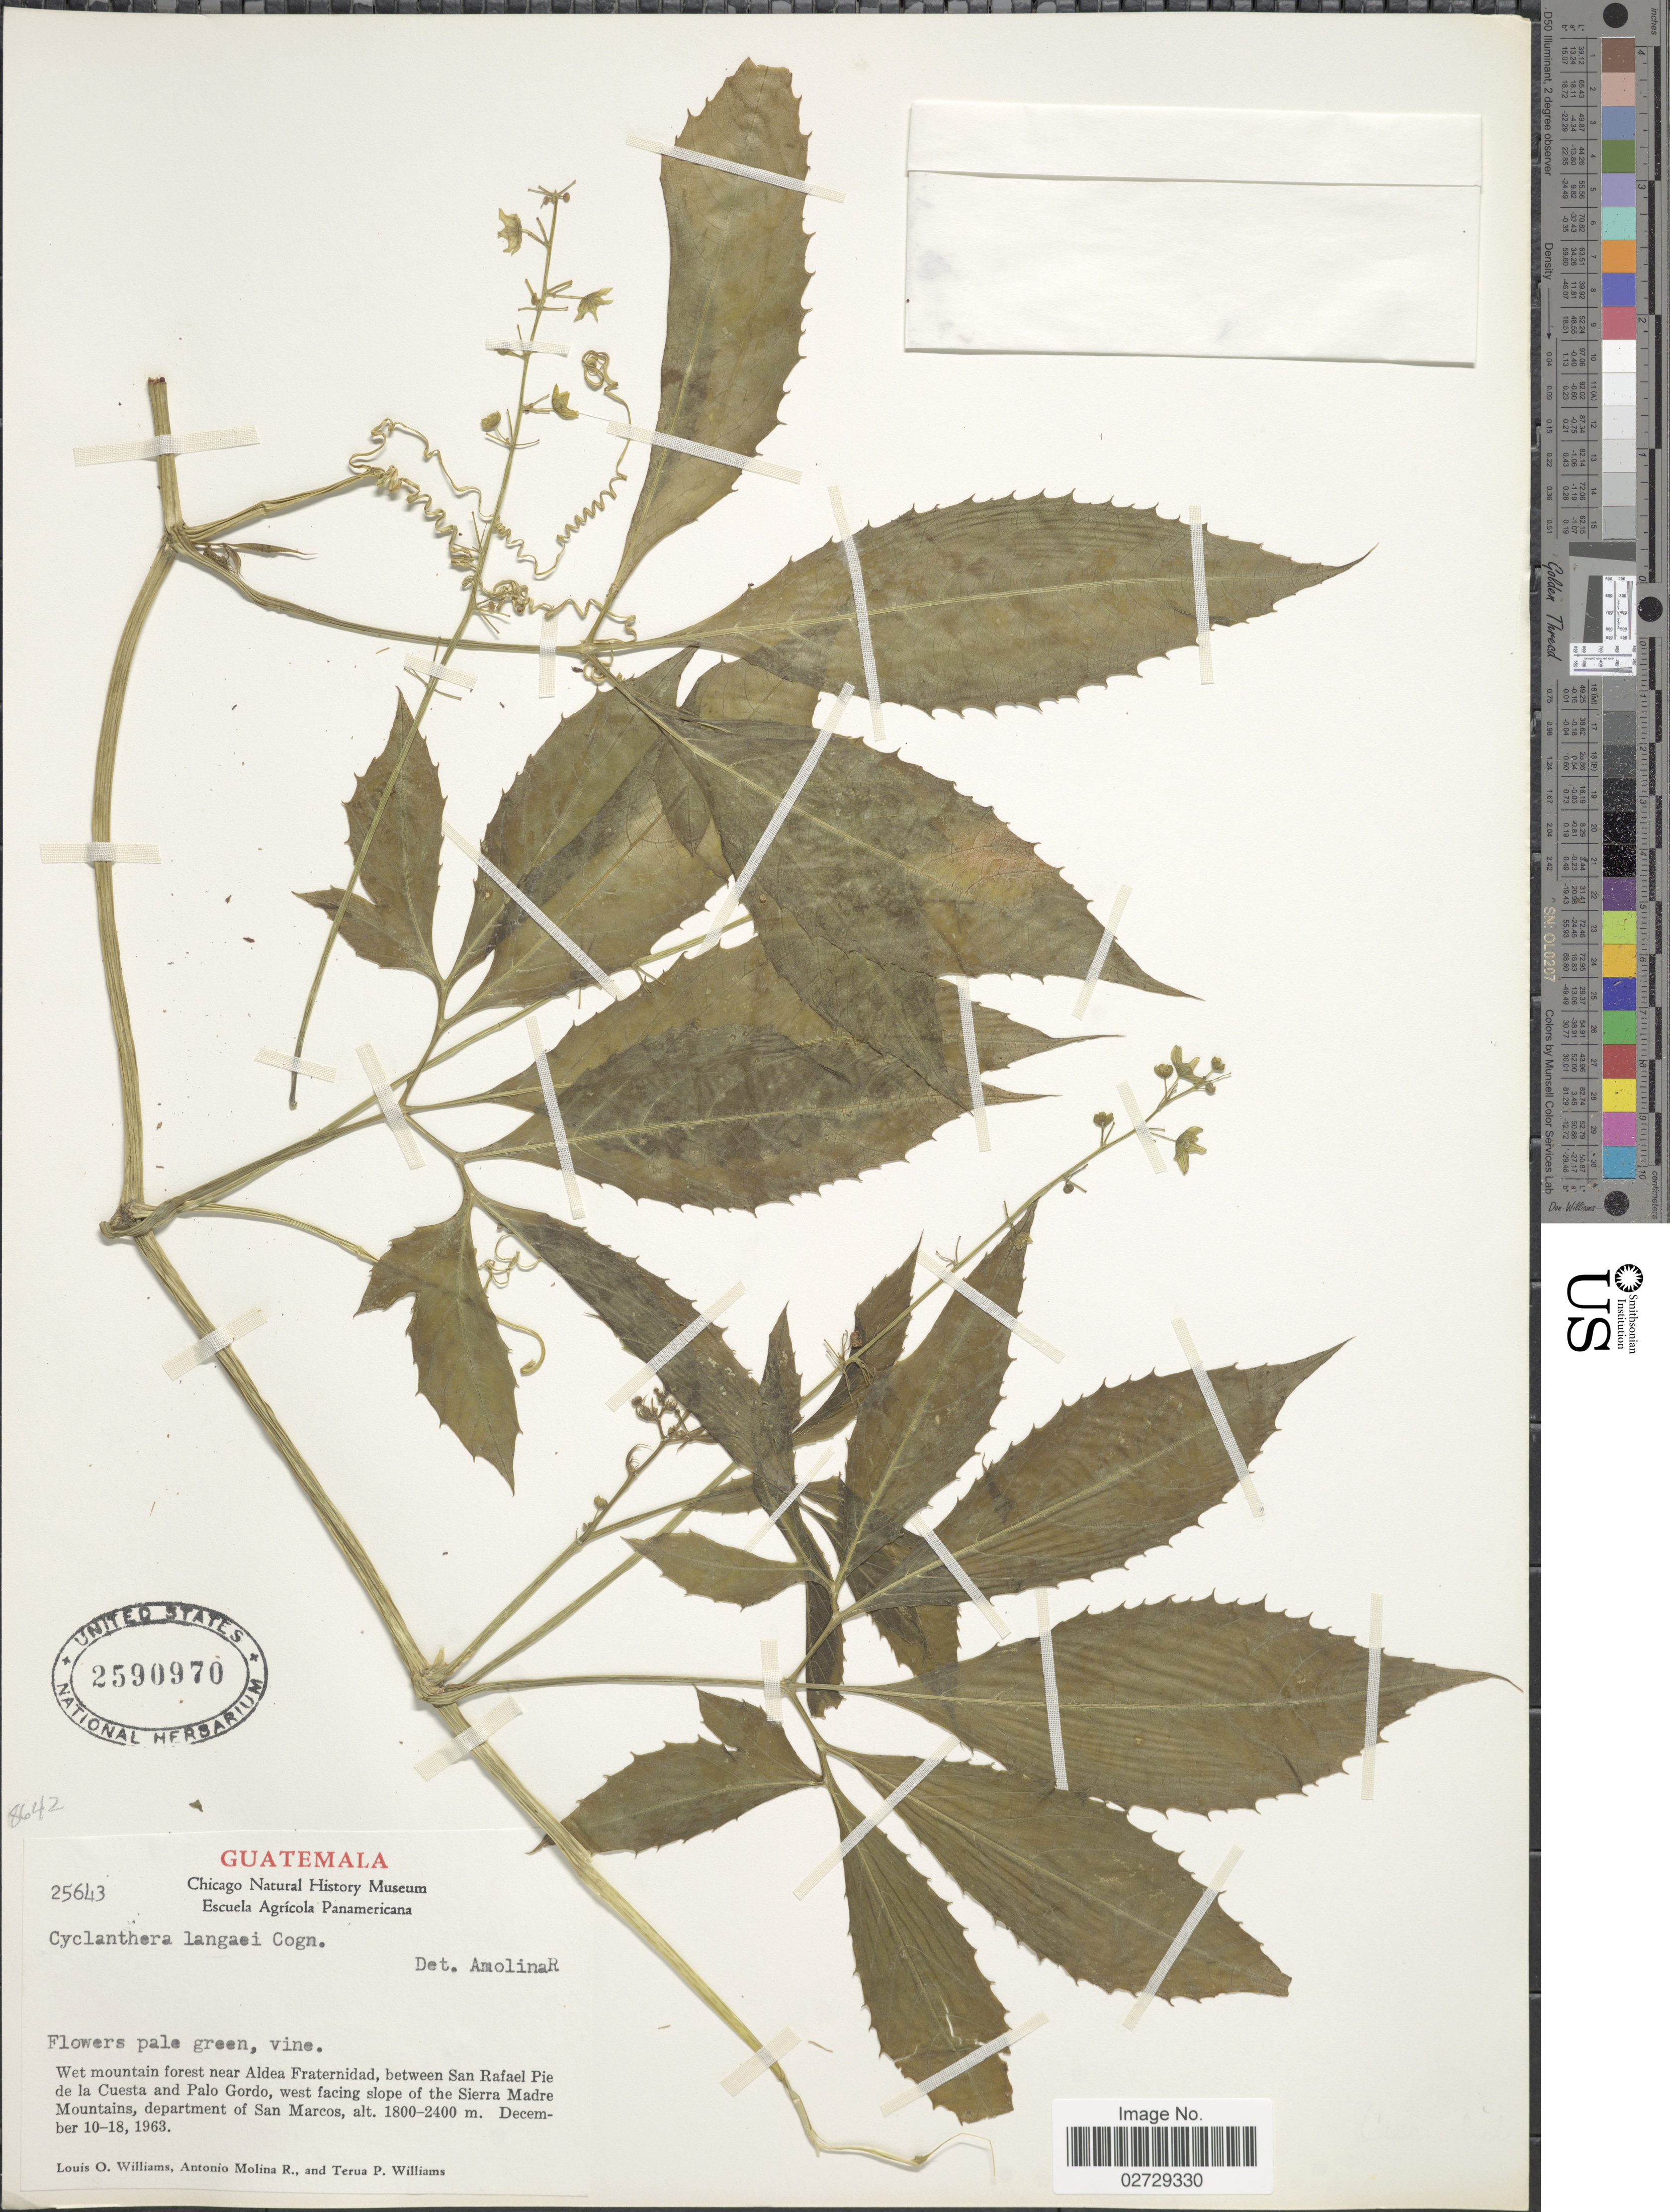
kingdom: Plantae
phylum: Tracheophyta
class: Magnoliopsida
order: Cucurbitales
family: Cucurbitaceae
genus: Cyclanthera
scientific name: Cyclanthera langaei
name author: Cogn.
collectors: L. O. Williams, A. Molina R. & T. P. Williams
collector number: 25643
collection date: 1963-12-10/1963-12-18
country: Guatemala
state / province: San Marcos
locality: Wet mountain forest near Aldea Fraternidad, between San Rafael Pie de la Cuesta and Palo Gordo, west facing slope of the Sierra Madre Mountains, department of San Marcos.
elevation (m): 1800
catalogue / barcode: US 2590970